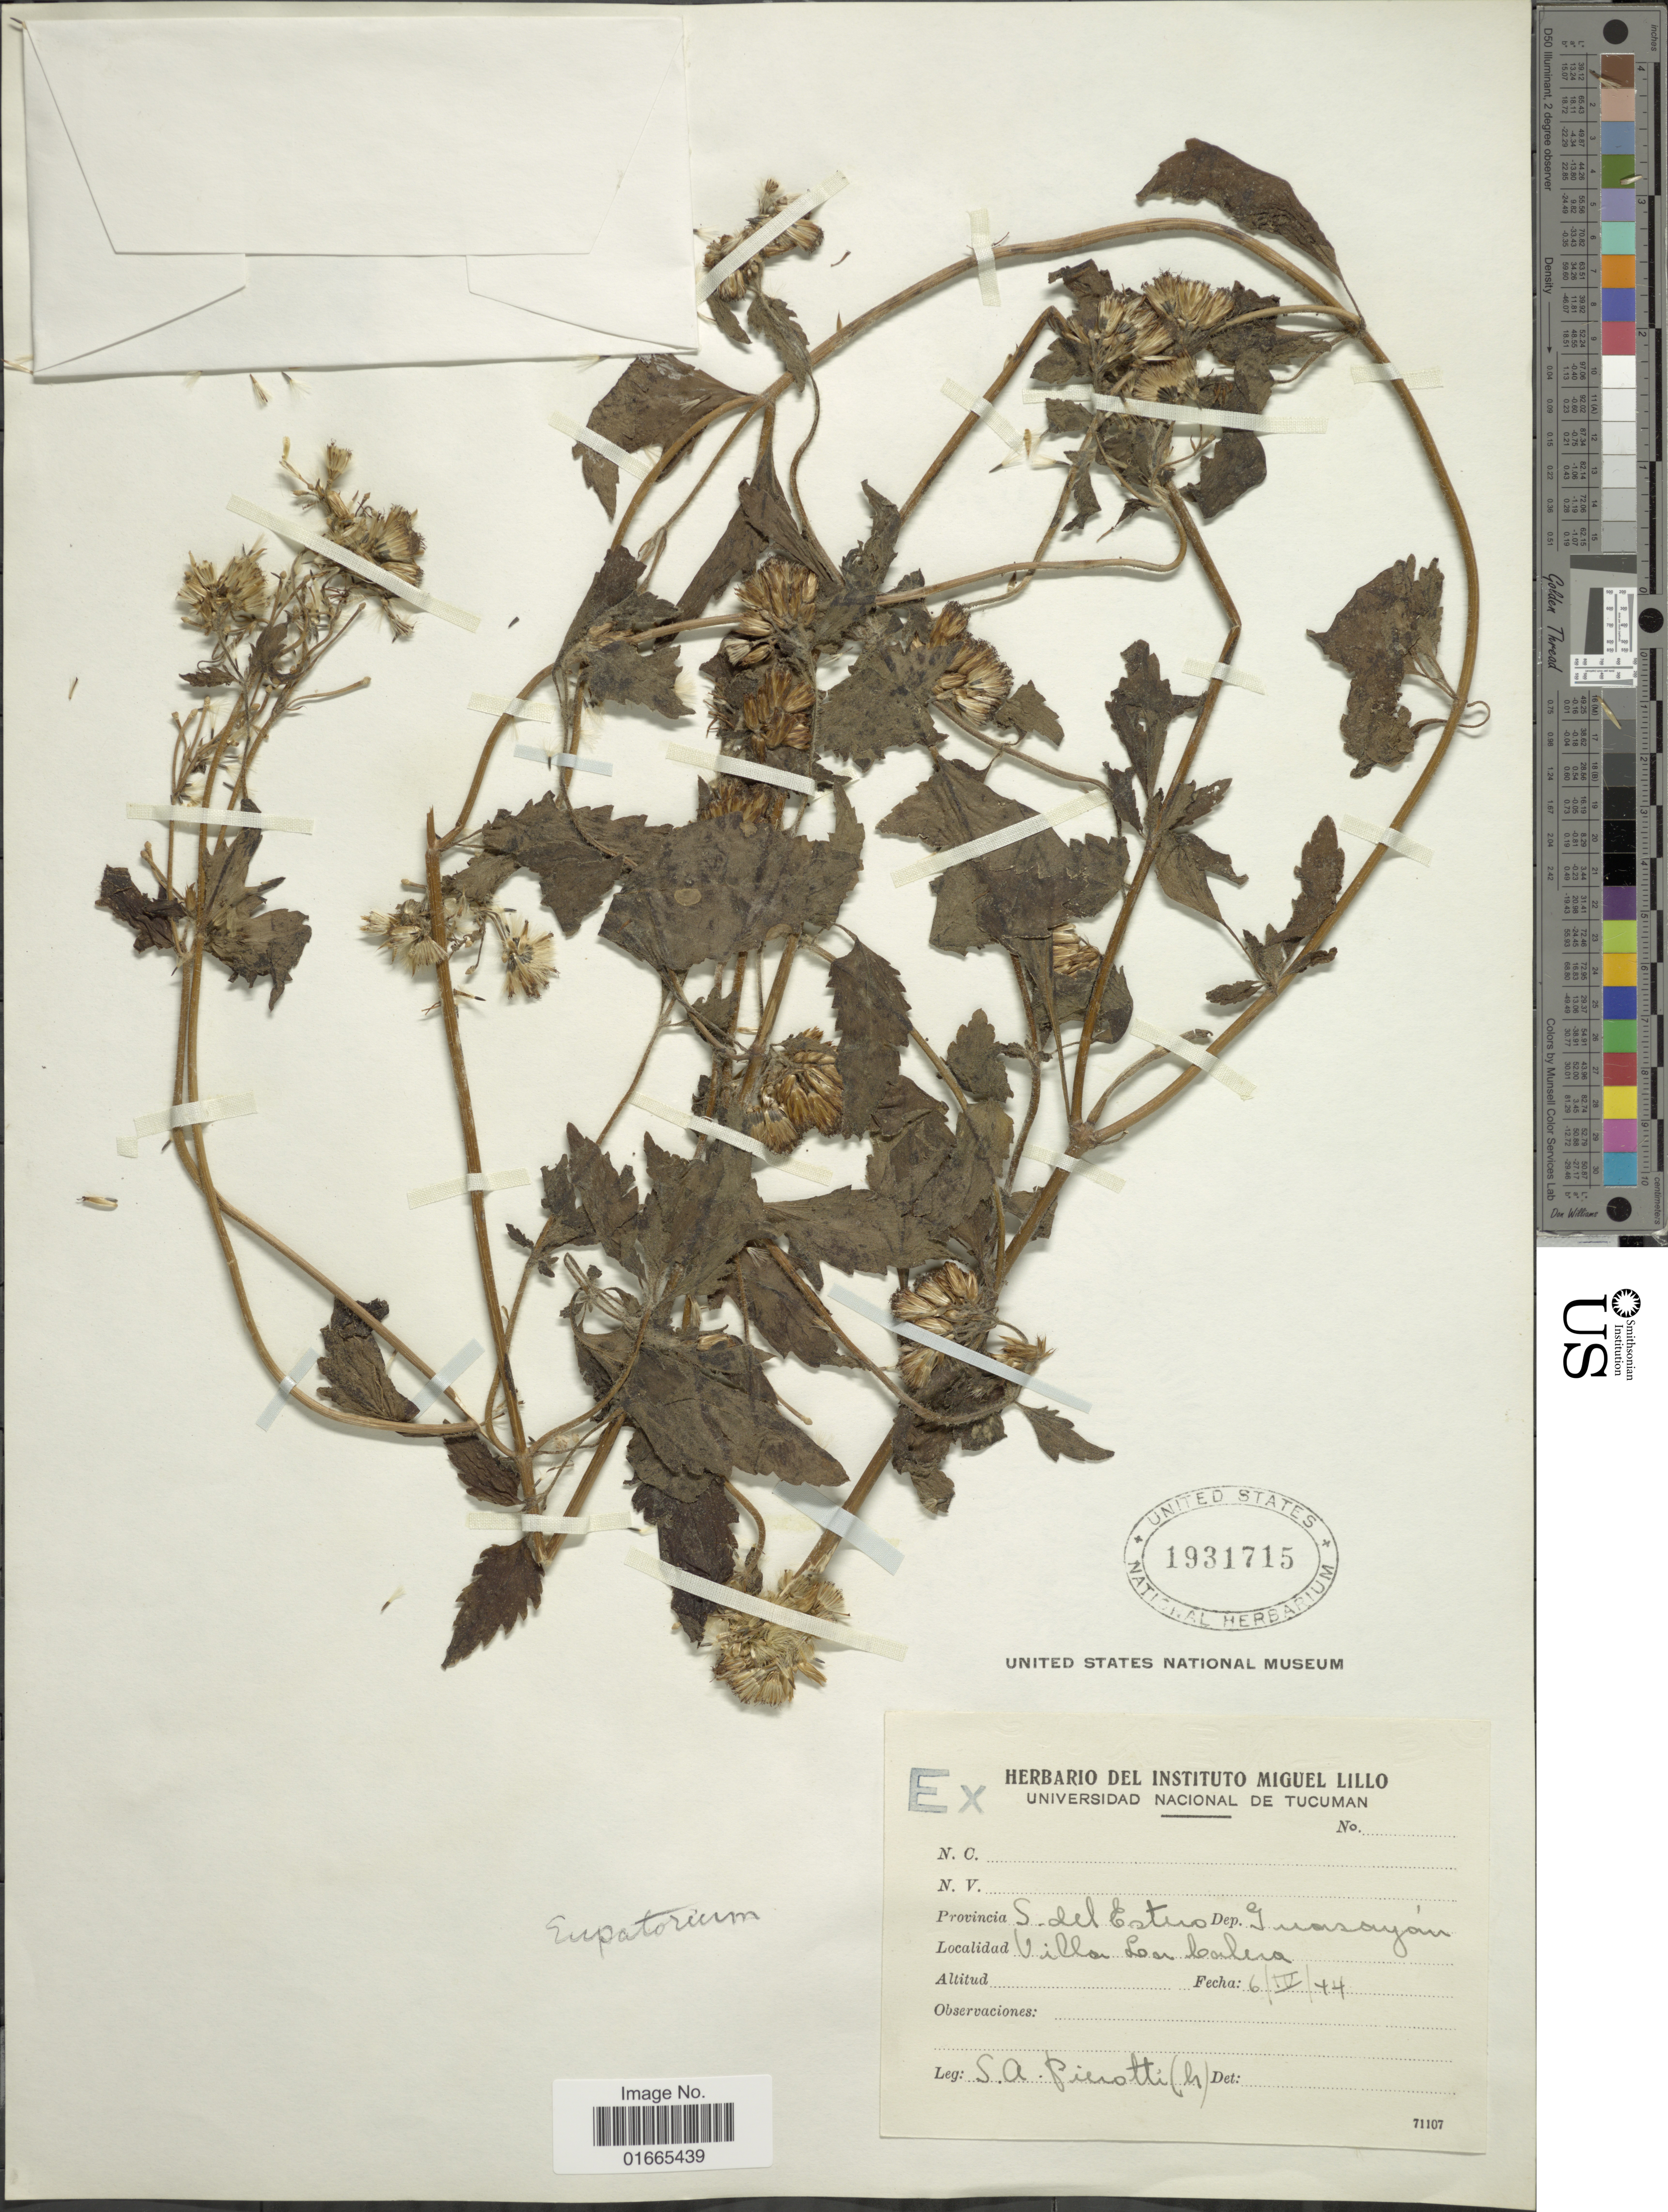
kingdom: Plantae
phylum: Tracheophyta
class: Magnoliopsida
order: Asterales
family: Asteraceae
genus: Praxelis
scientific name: Praxelis clematidea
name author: (Griseb.) R.M. King & H. Rob.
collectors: S. A. Pierotti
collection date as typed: Transcribed d/m/y: 6/4/44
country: Argentina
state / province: Santiago del Estero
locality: Dep. Juansayan, Villa Los Galeras.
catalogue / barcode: US 1931715